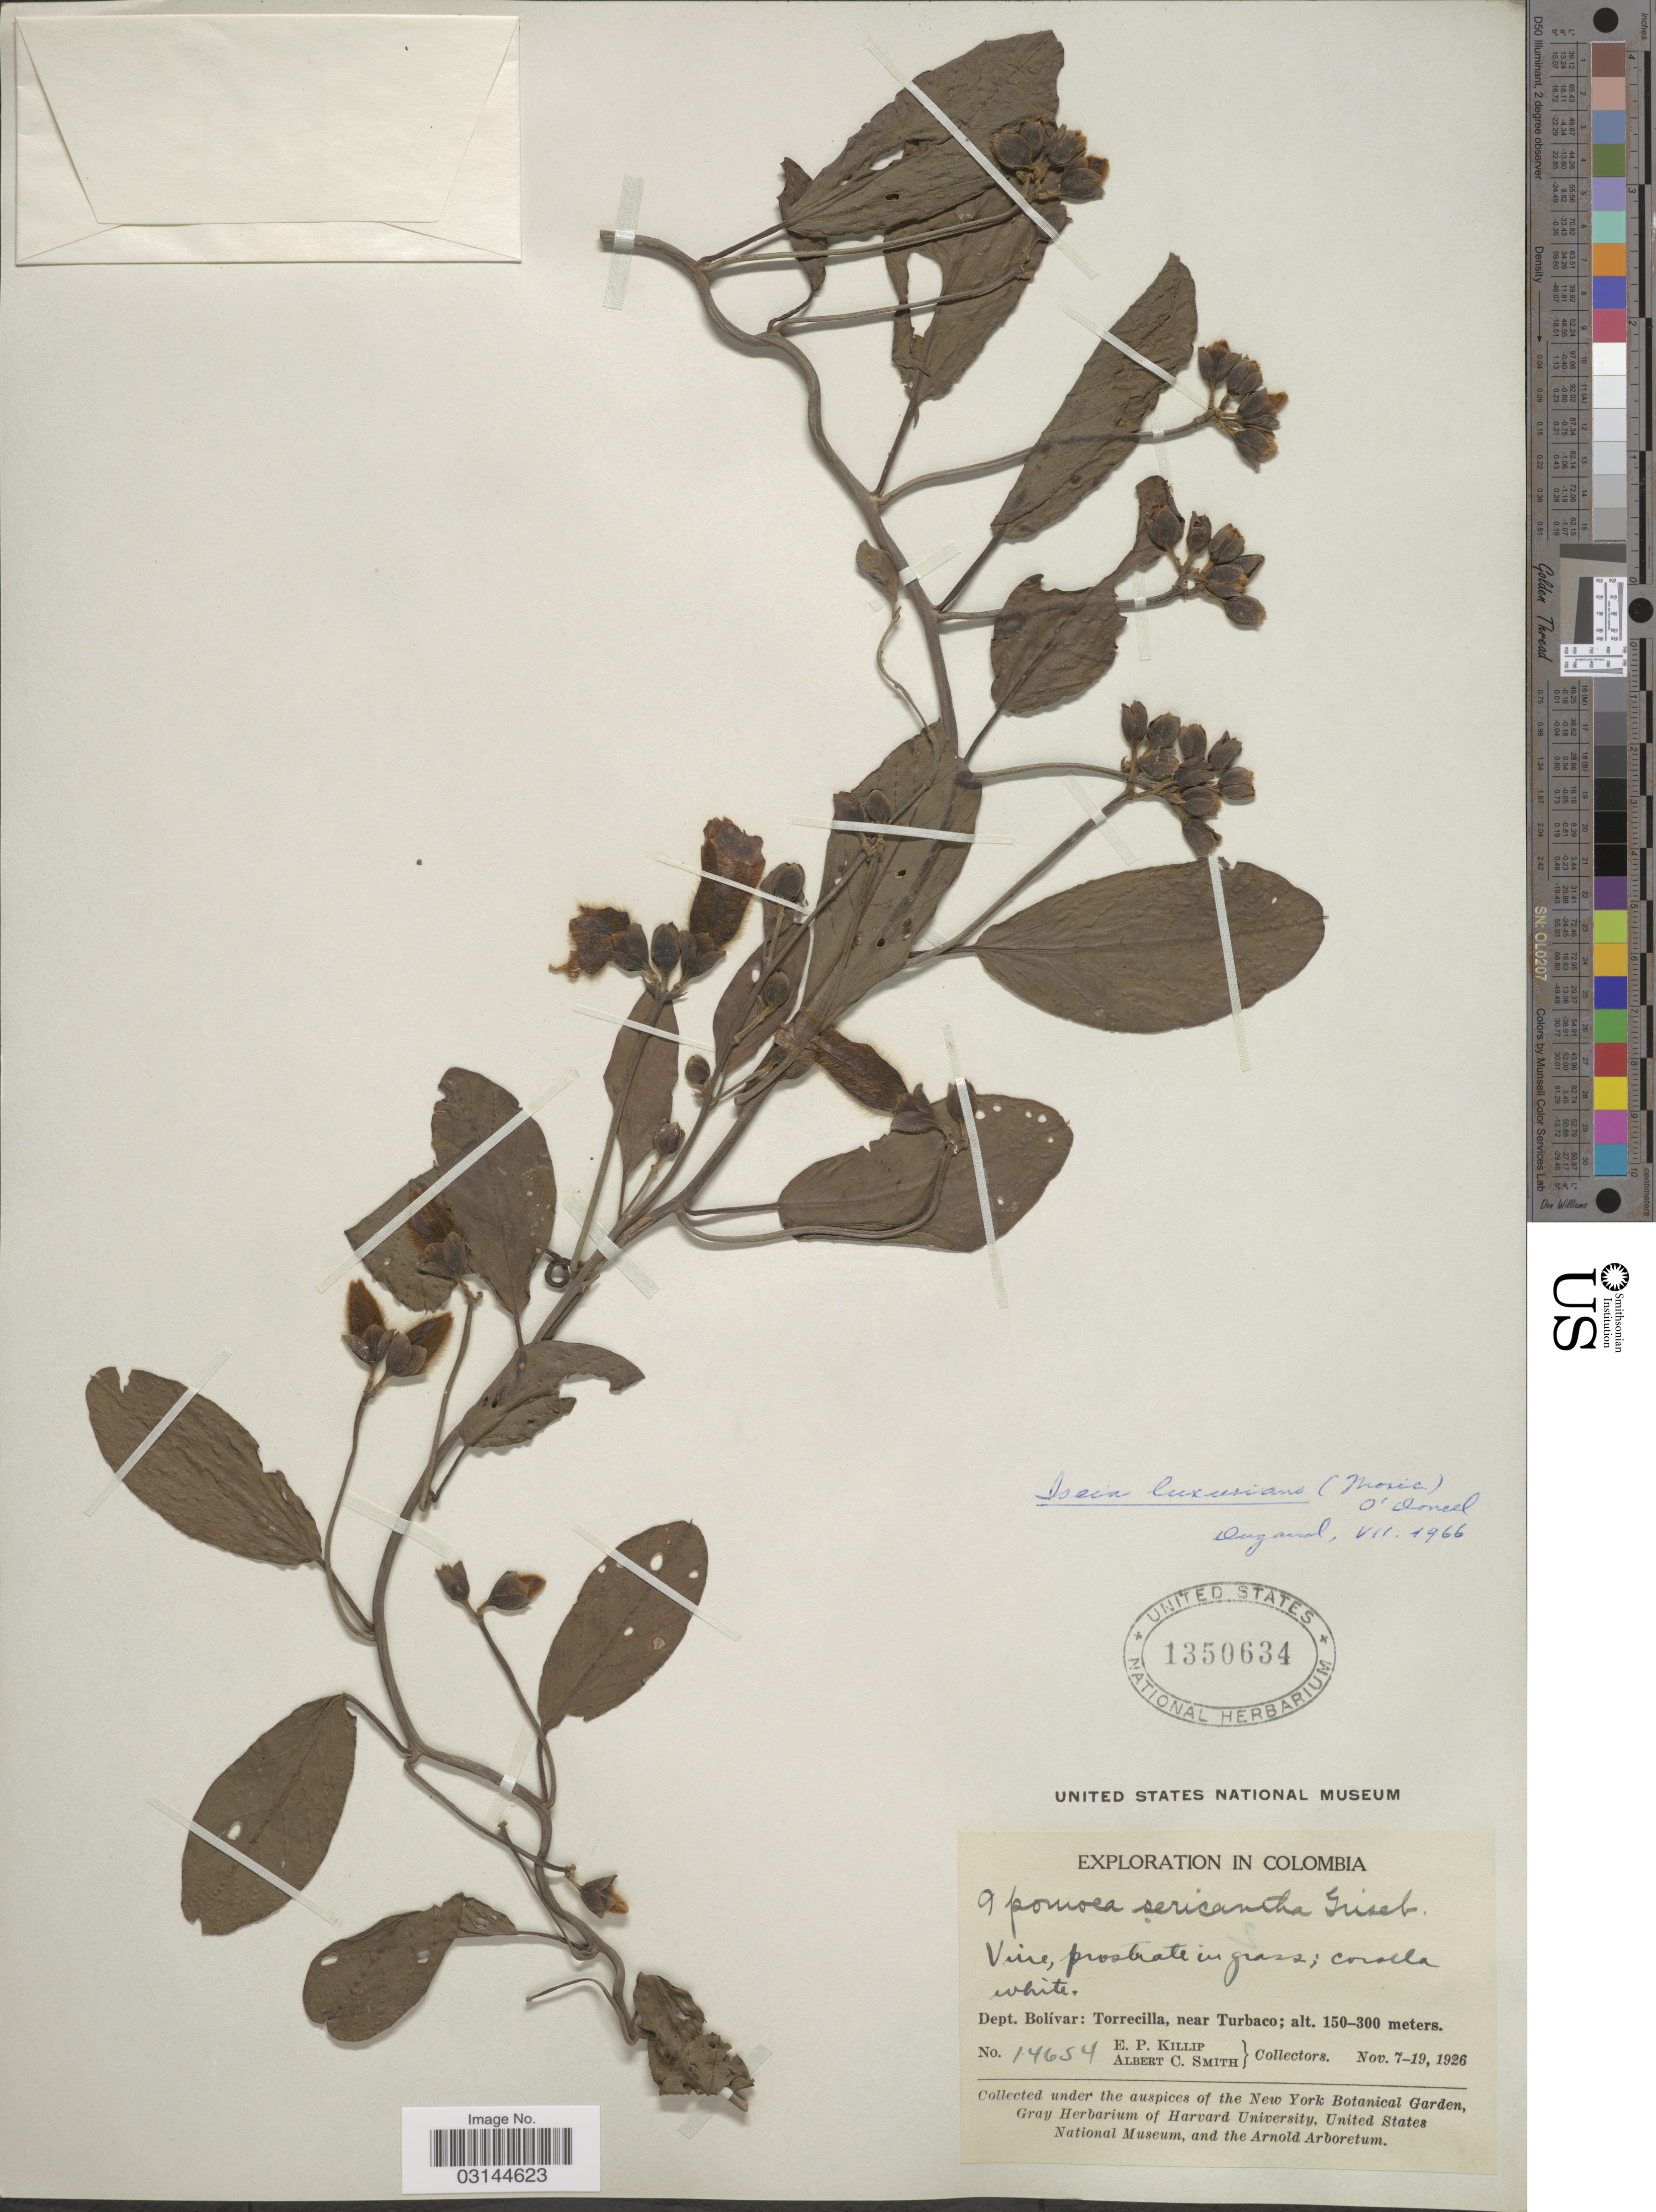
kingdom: Plantae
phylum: Tracheophyta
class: Magnoliopsida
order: Solanales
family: Convolvulaceae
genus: Aniseia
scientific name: Aniseia luxurians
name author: (Moric.) Athiê-Souza & Buril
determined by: Strong, Mark T., (BOT), Smithsonian Institution - National Museum of Natural History (UNITED STATES)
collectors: E. P. Killip & A. C. Smith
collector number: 14654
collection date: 1926-11-07/1926-11-19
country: Colombia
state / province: Bolívar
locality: Dept. Bolívar: Torrecilla, near Turbaco.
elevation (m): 150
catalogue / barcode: US 1350634